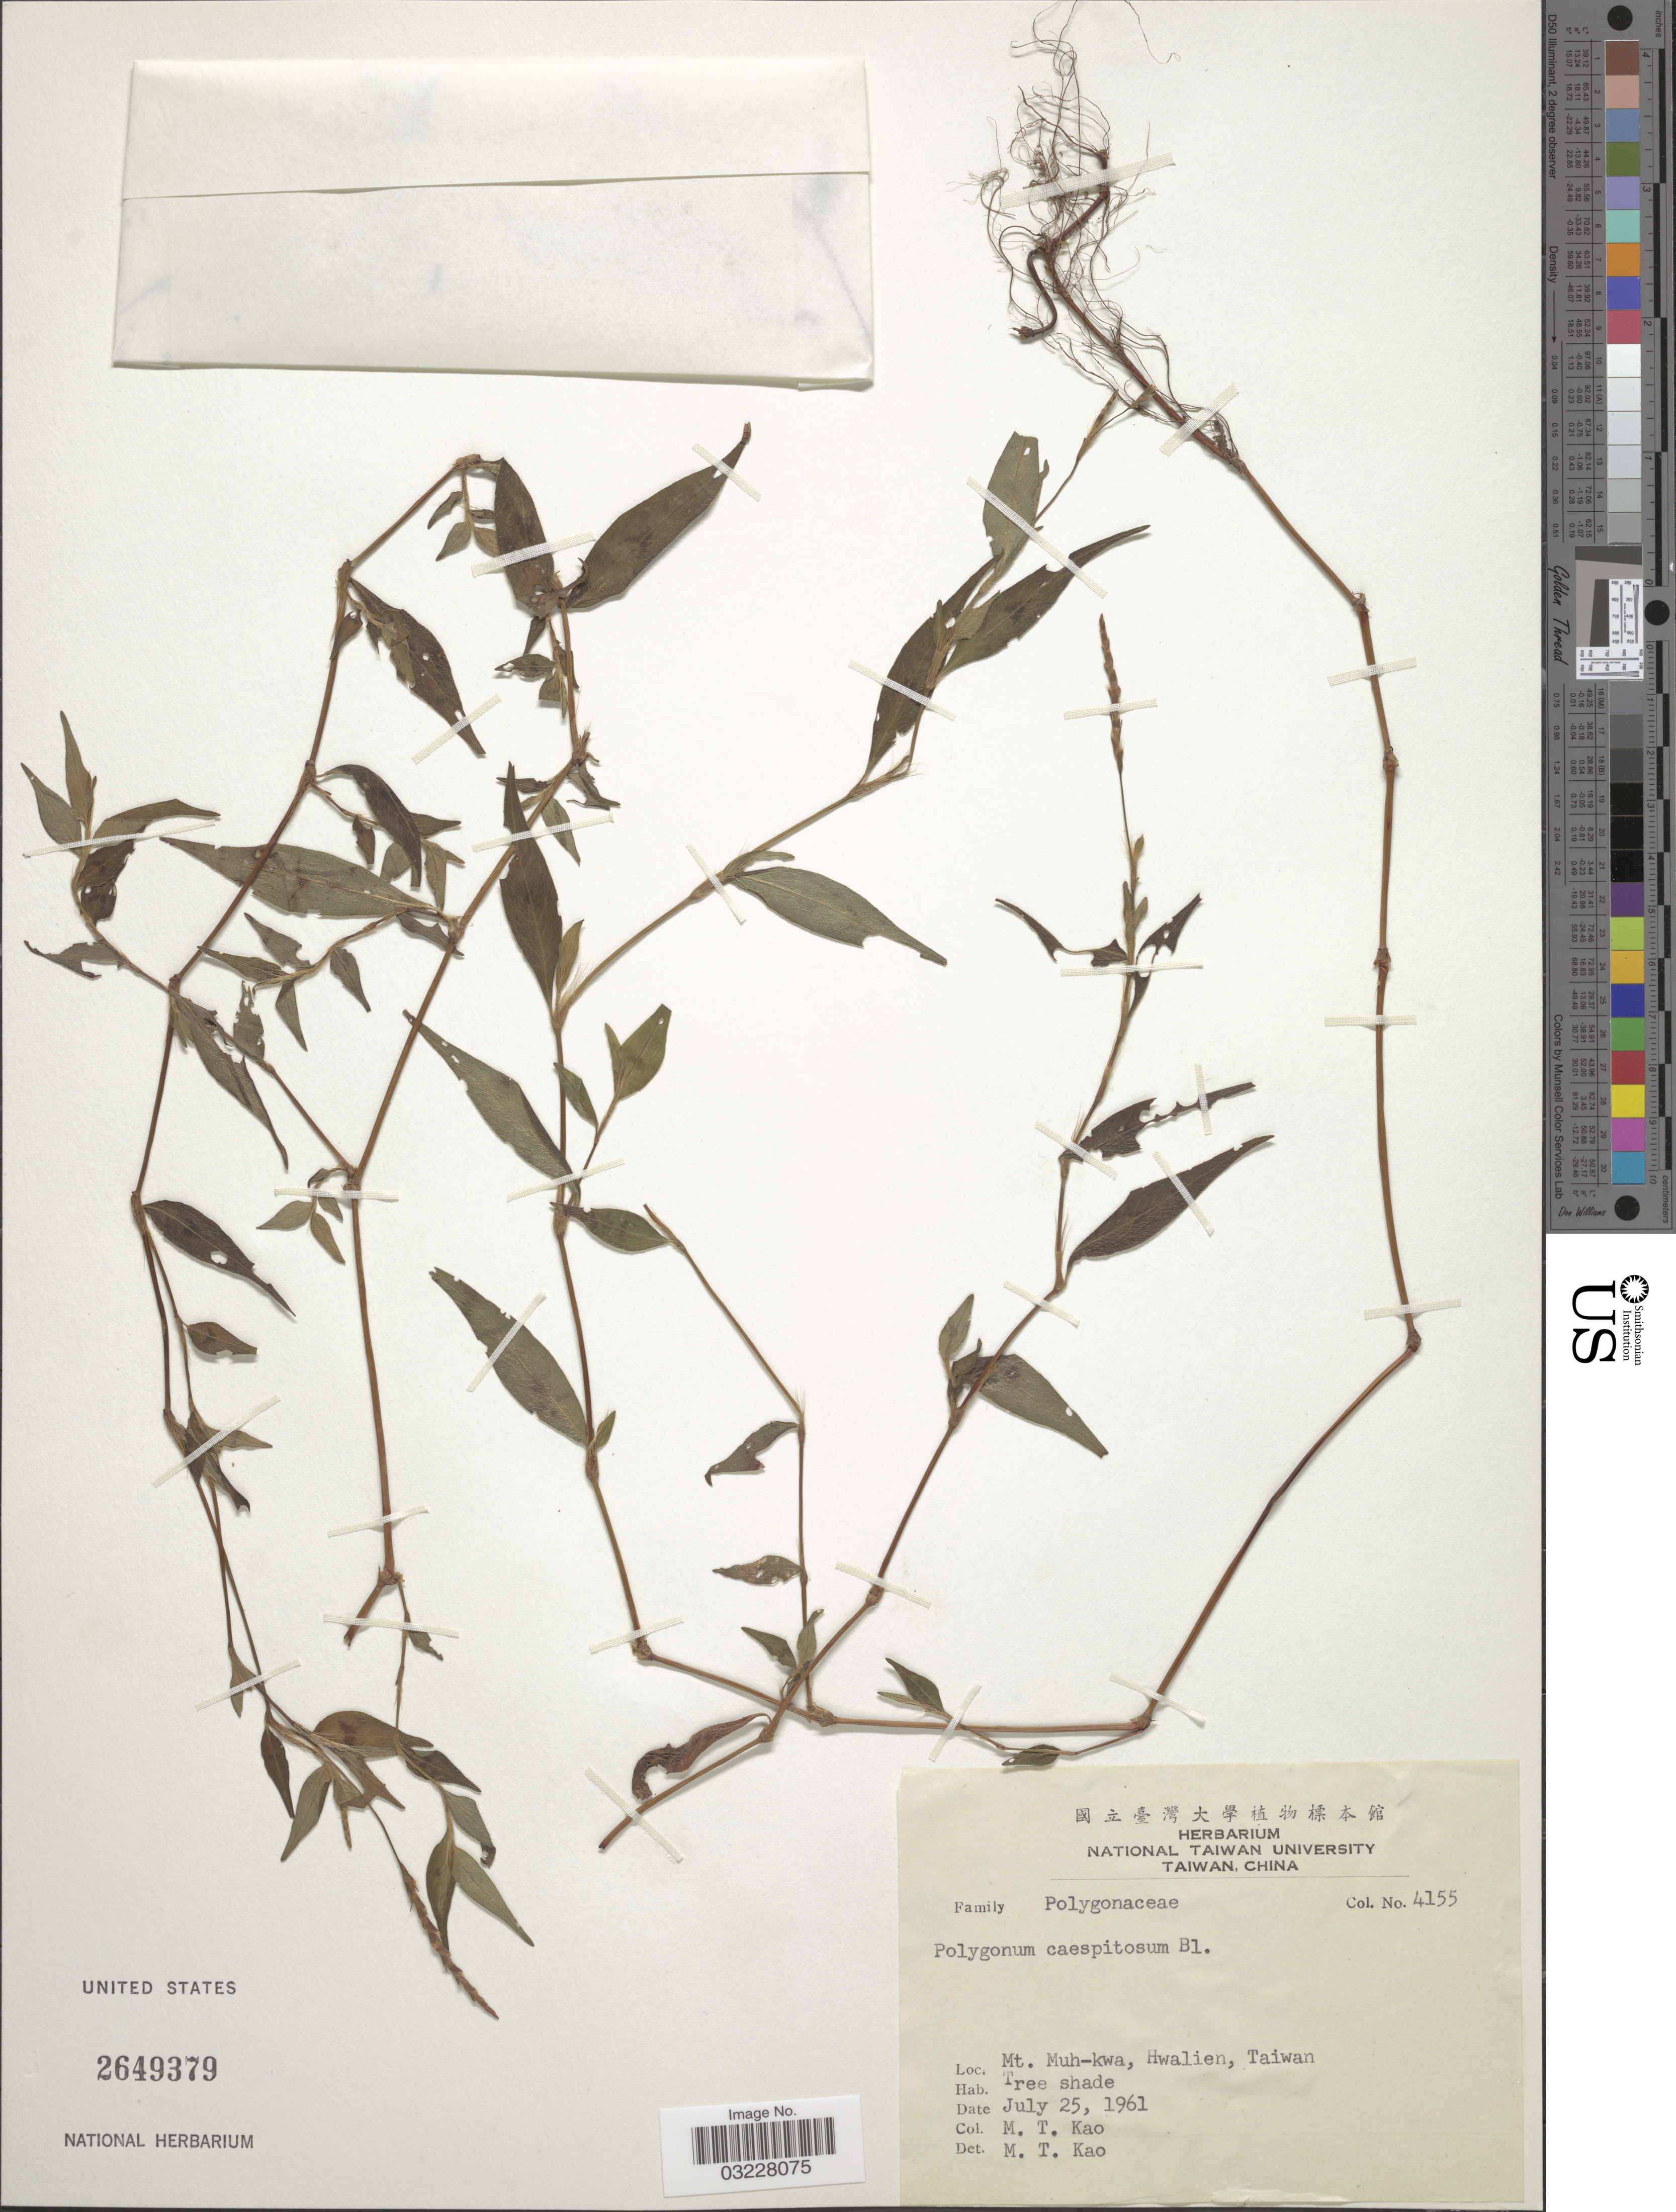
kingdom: Plantae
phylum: Tracheophyta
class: Magnoliopsida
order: Caryophyllales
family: Polygonaceae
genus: Polygonum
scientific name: Polygonum caespitosum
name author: Blume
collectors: M. T. Kao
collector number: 4155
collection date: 1961-07-25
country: Taiwan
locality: Mt. Muh-kwa, Hwalien.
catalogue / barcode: US 2649379